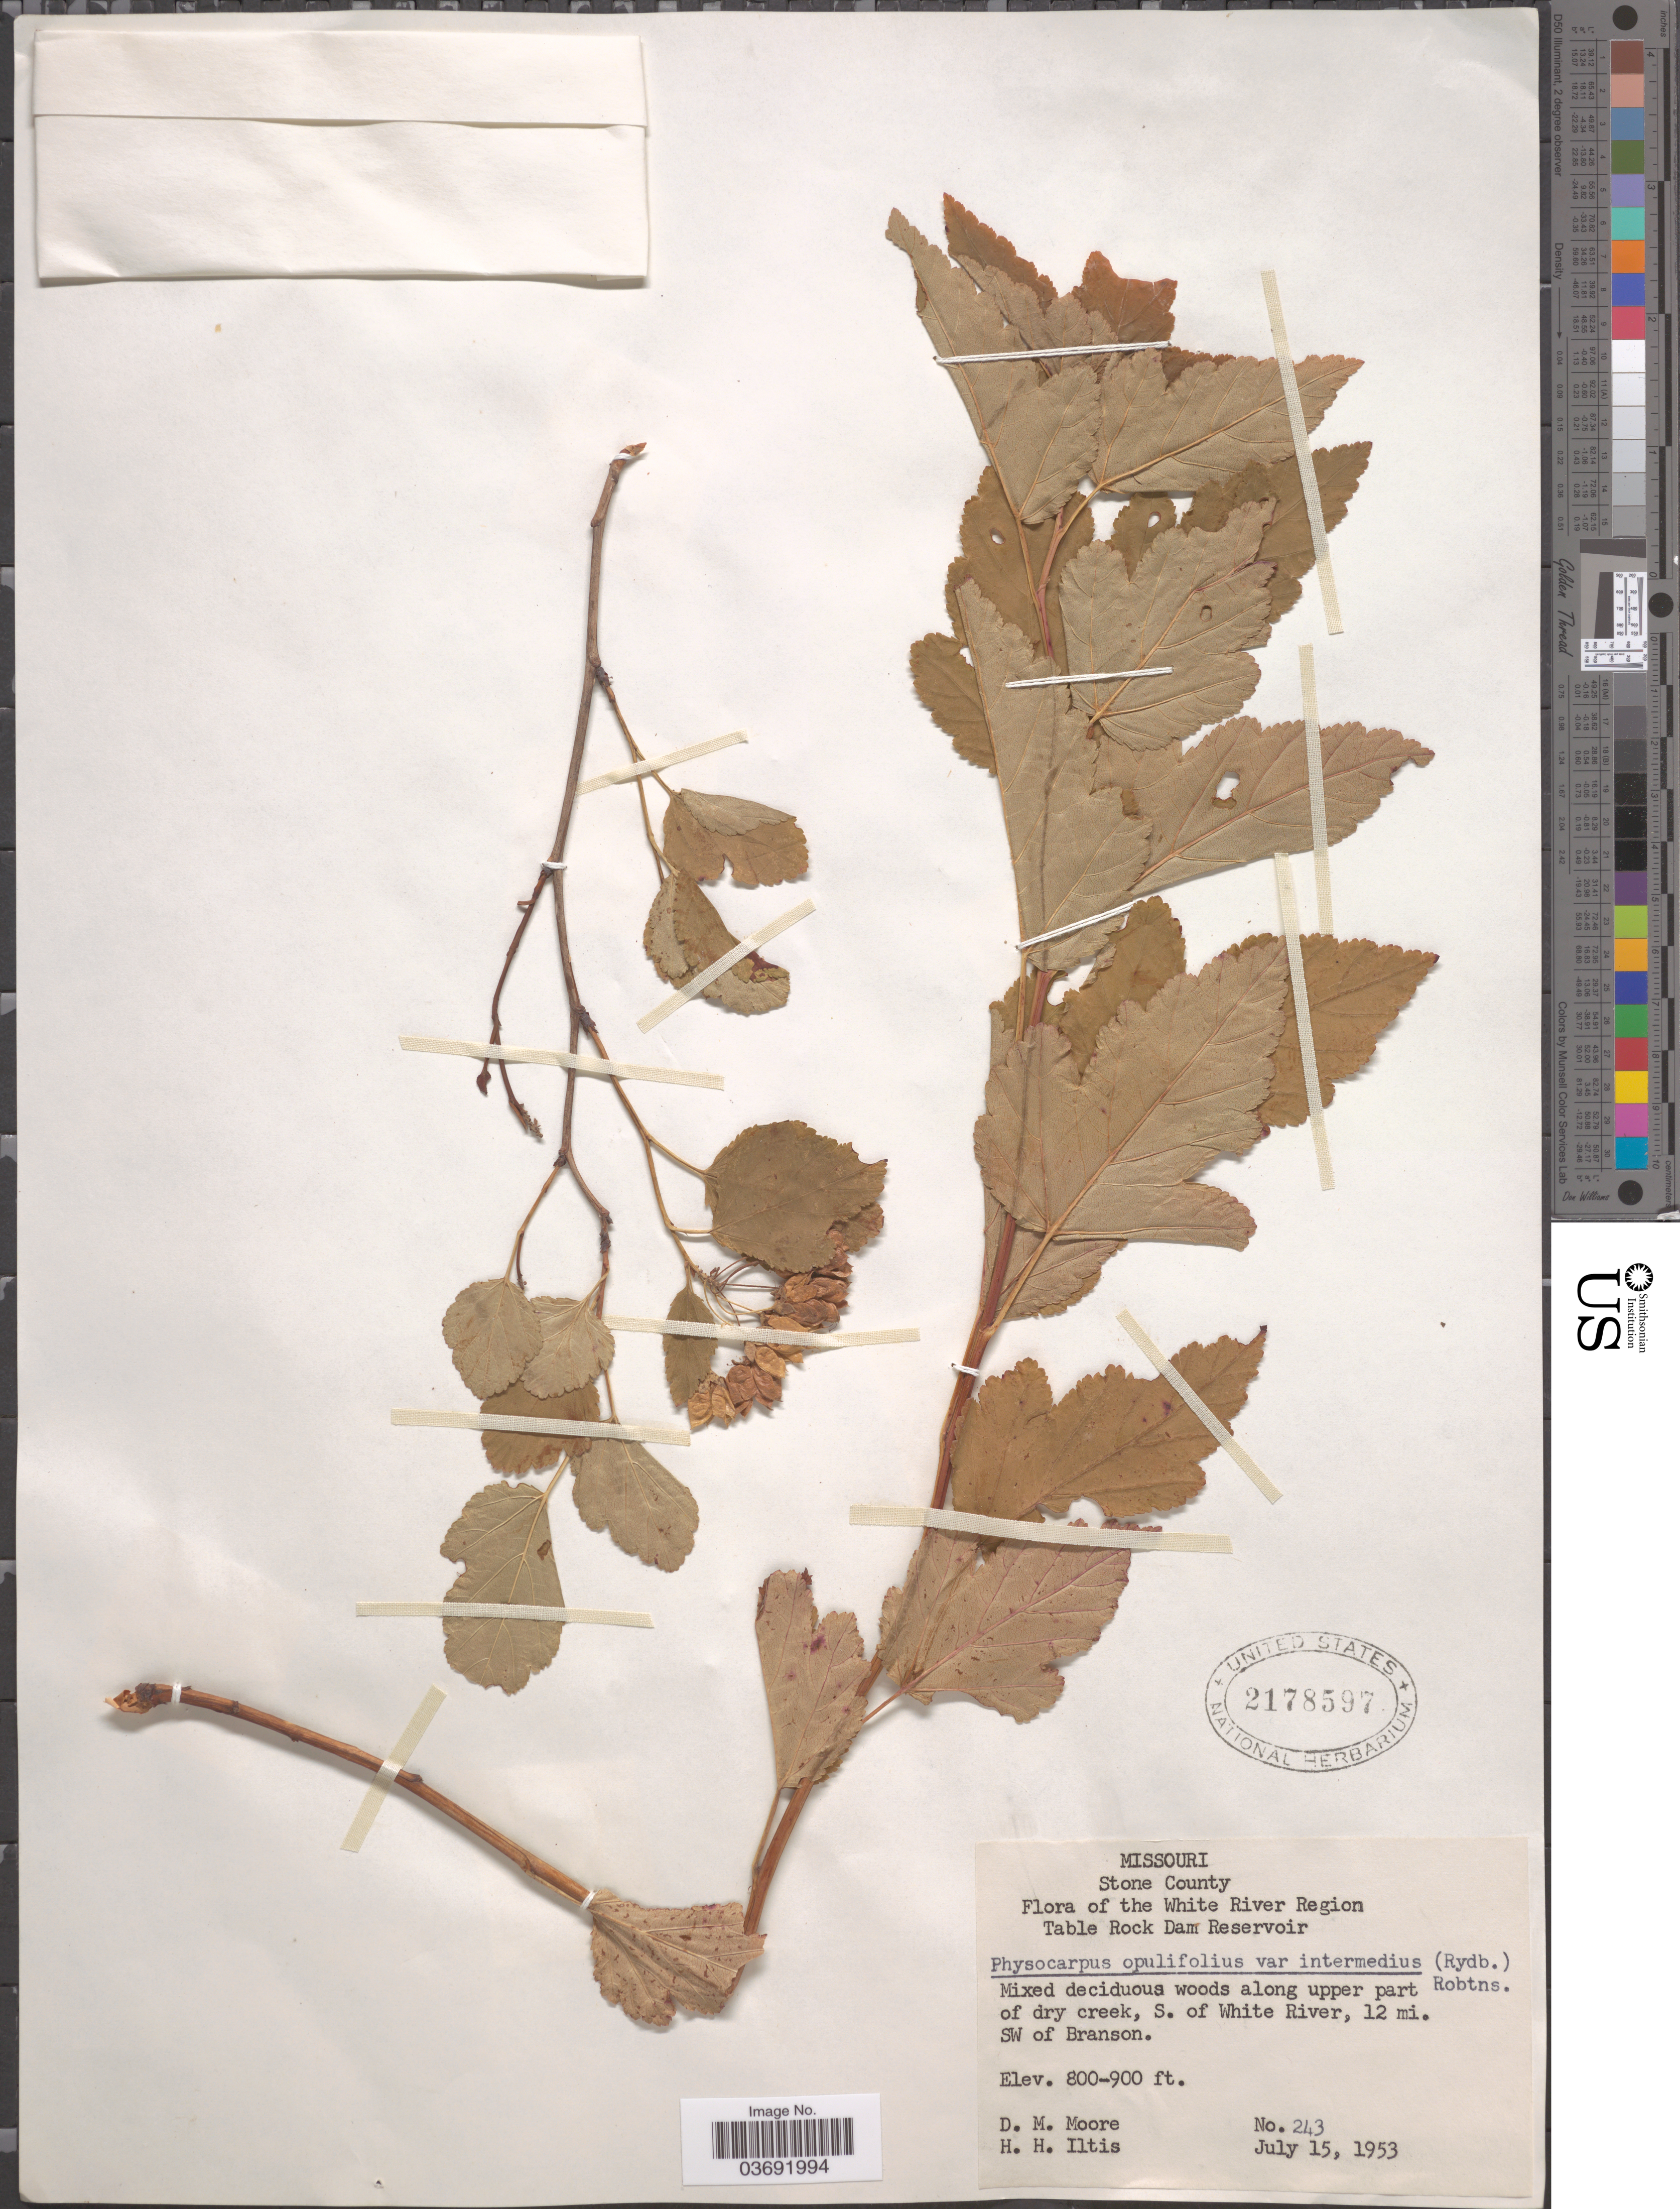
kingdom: Plantae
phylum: Tracheophyta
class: Magnoliopsida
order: Rosales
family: Rosaceae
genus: Physocarpus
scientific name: Physocarpus intermedius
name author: (Rydb.) C.K. Schneid.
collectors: D. Moore & H. H. Iltis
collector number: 243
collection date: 1953-07-15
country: United States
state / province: Missouri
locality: Stone County. White River Region. Table Rock Dam Reservoir. Along upper part of dry creek, S. of White River, 12 mi. SW of Branson.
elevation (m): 244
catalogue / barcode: US 2178597